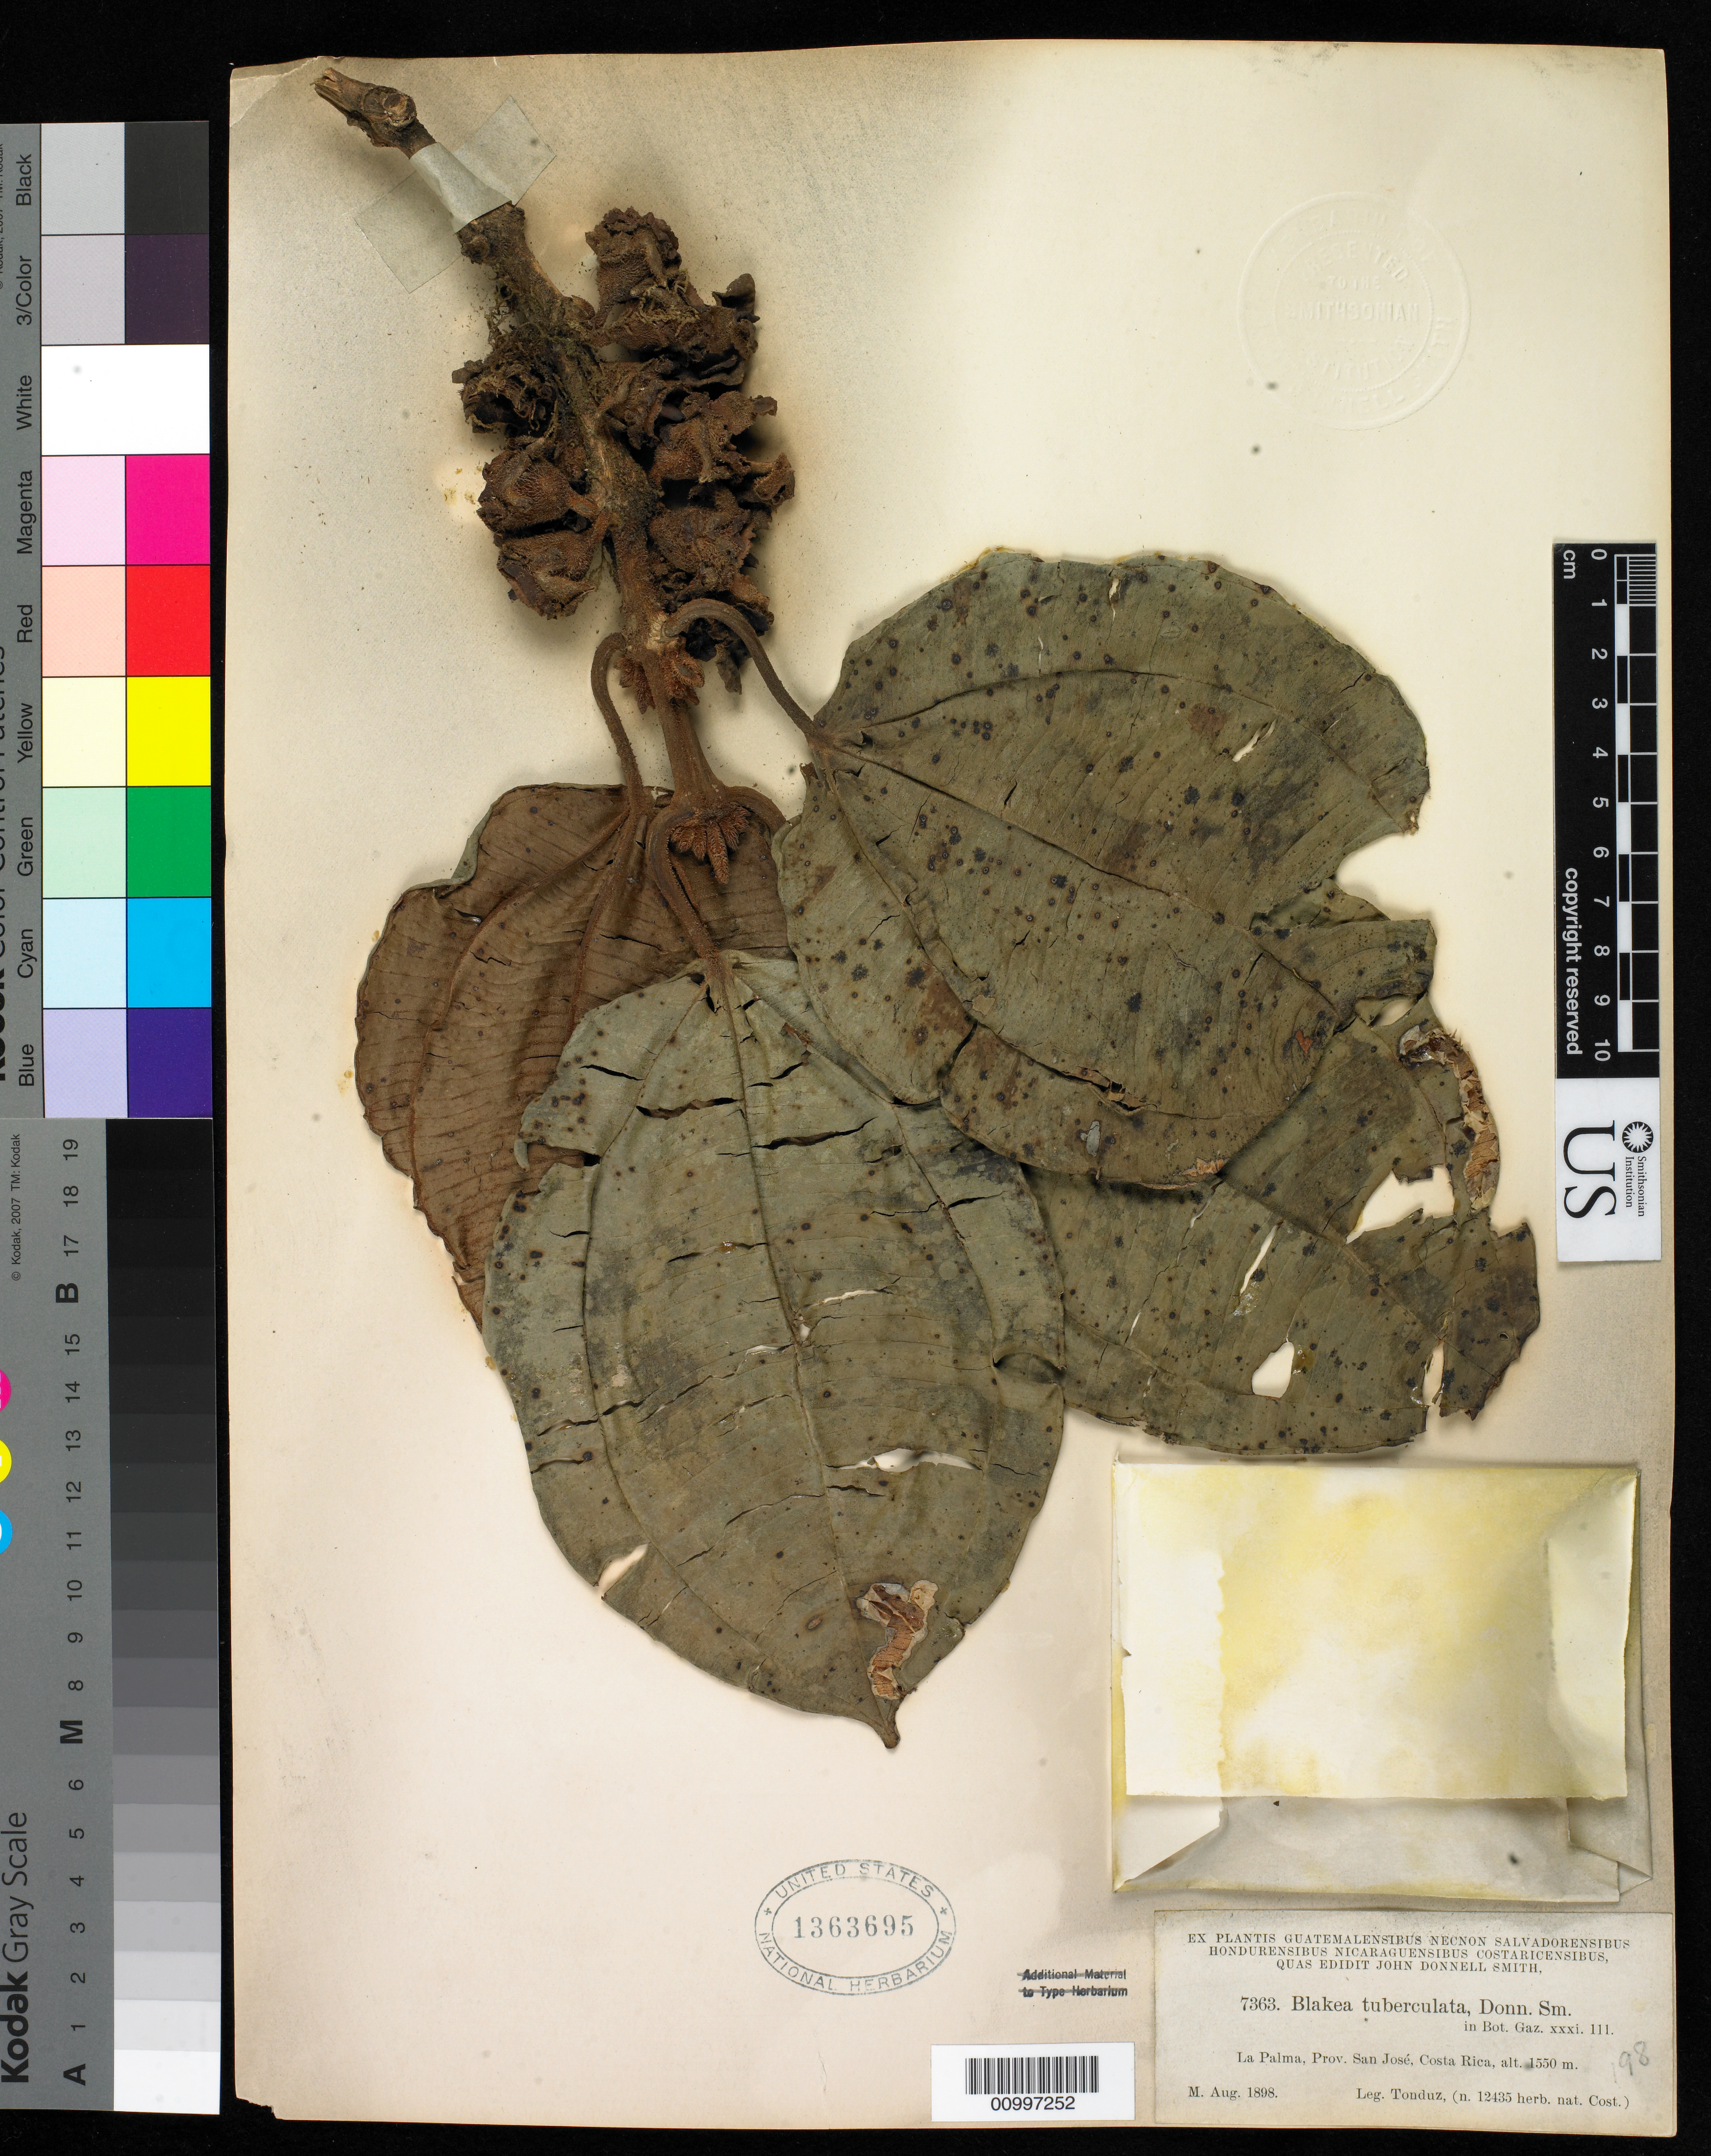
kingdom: Plantae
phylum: Tracheophyta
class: Magnoliopsida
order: Myrtales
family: Melastomataceae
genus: Blakea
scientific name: Blakea tuberculata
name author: Donn. Sm.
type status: Type Collection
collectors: A. Tonduz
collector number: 7363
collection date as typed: Aug 1898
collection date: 1898-08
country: Costa Rica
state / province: San José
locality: La Palma.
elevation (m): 1550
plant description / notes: One of 3 sheets (syntypes?) received ex John Donnell Smith herbarium; one sheet (USNH 1363678) with protologue attached (=holotype?)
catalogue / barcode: US 1363695